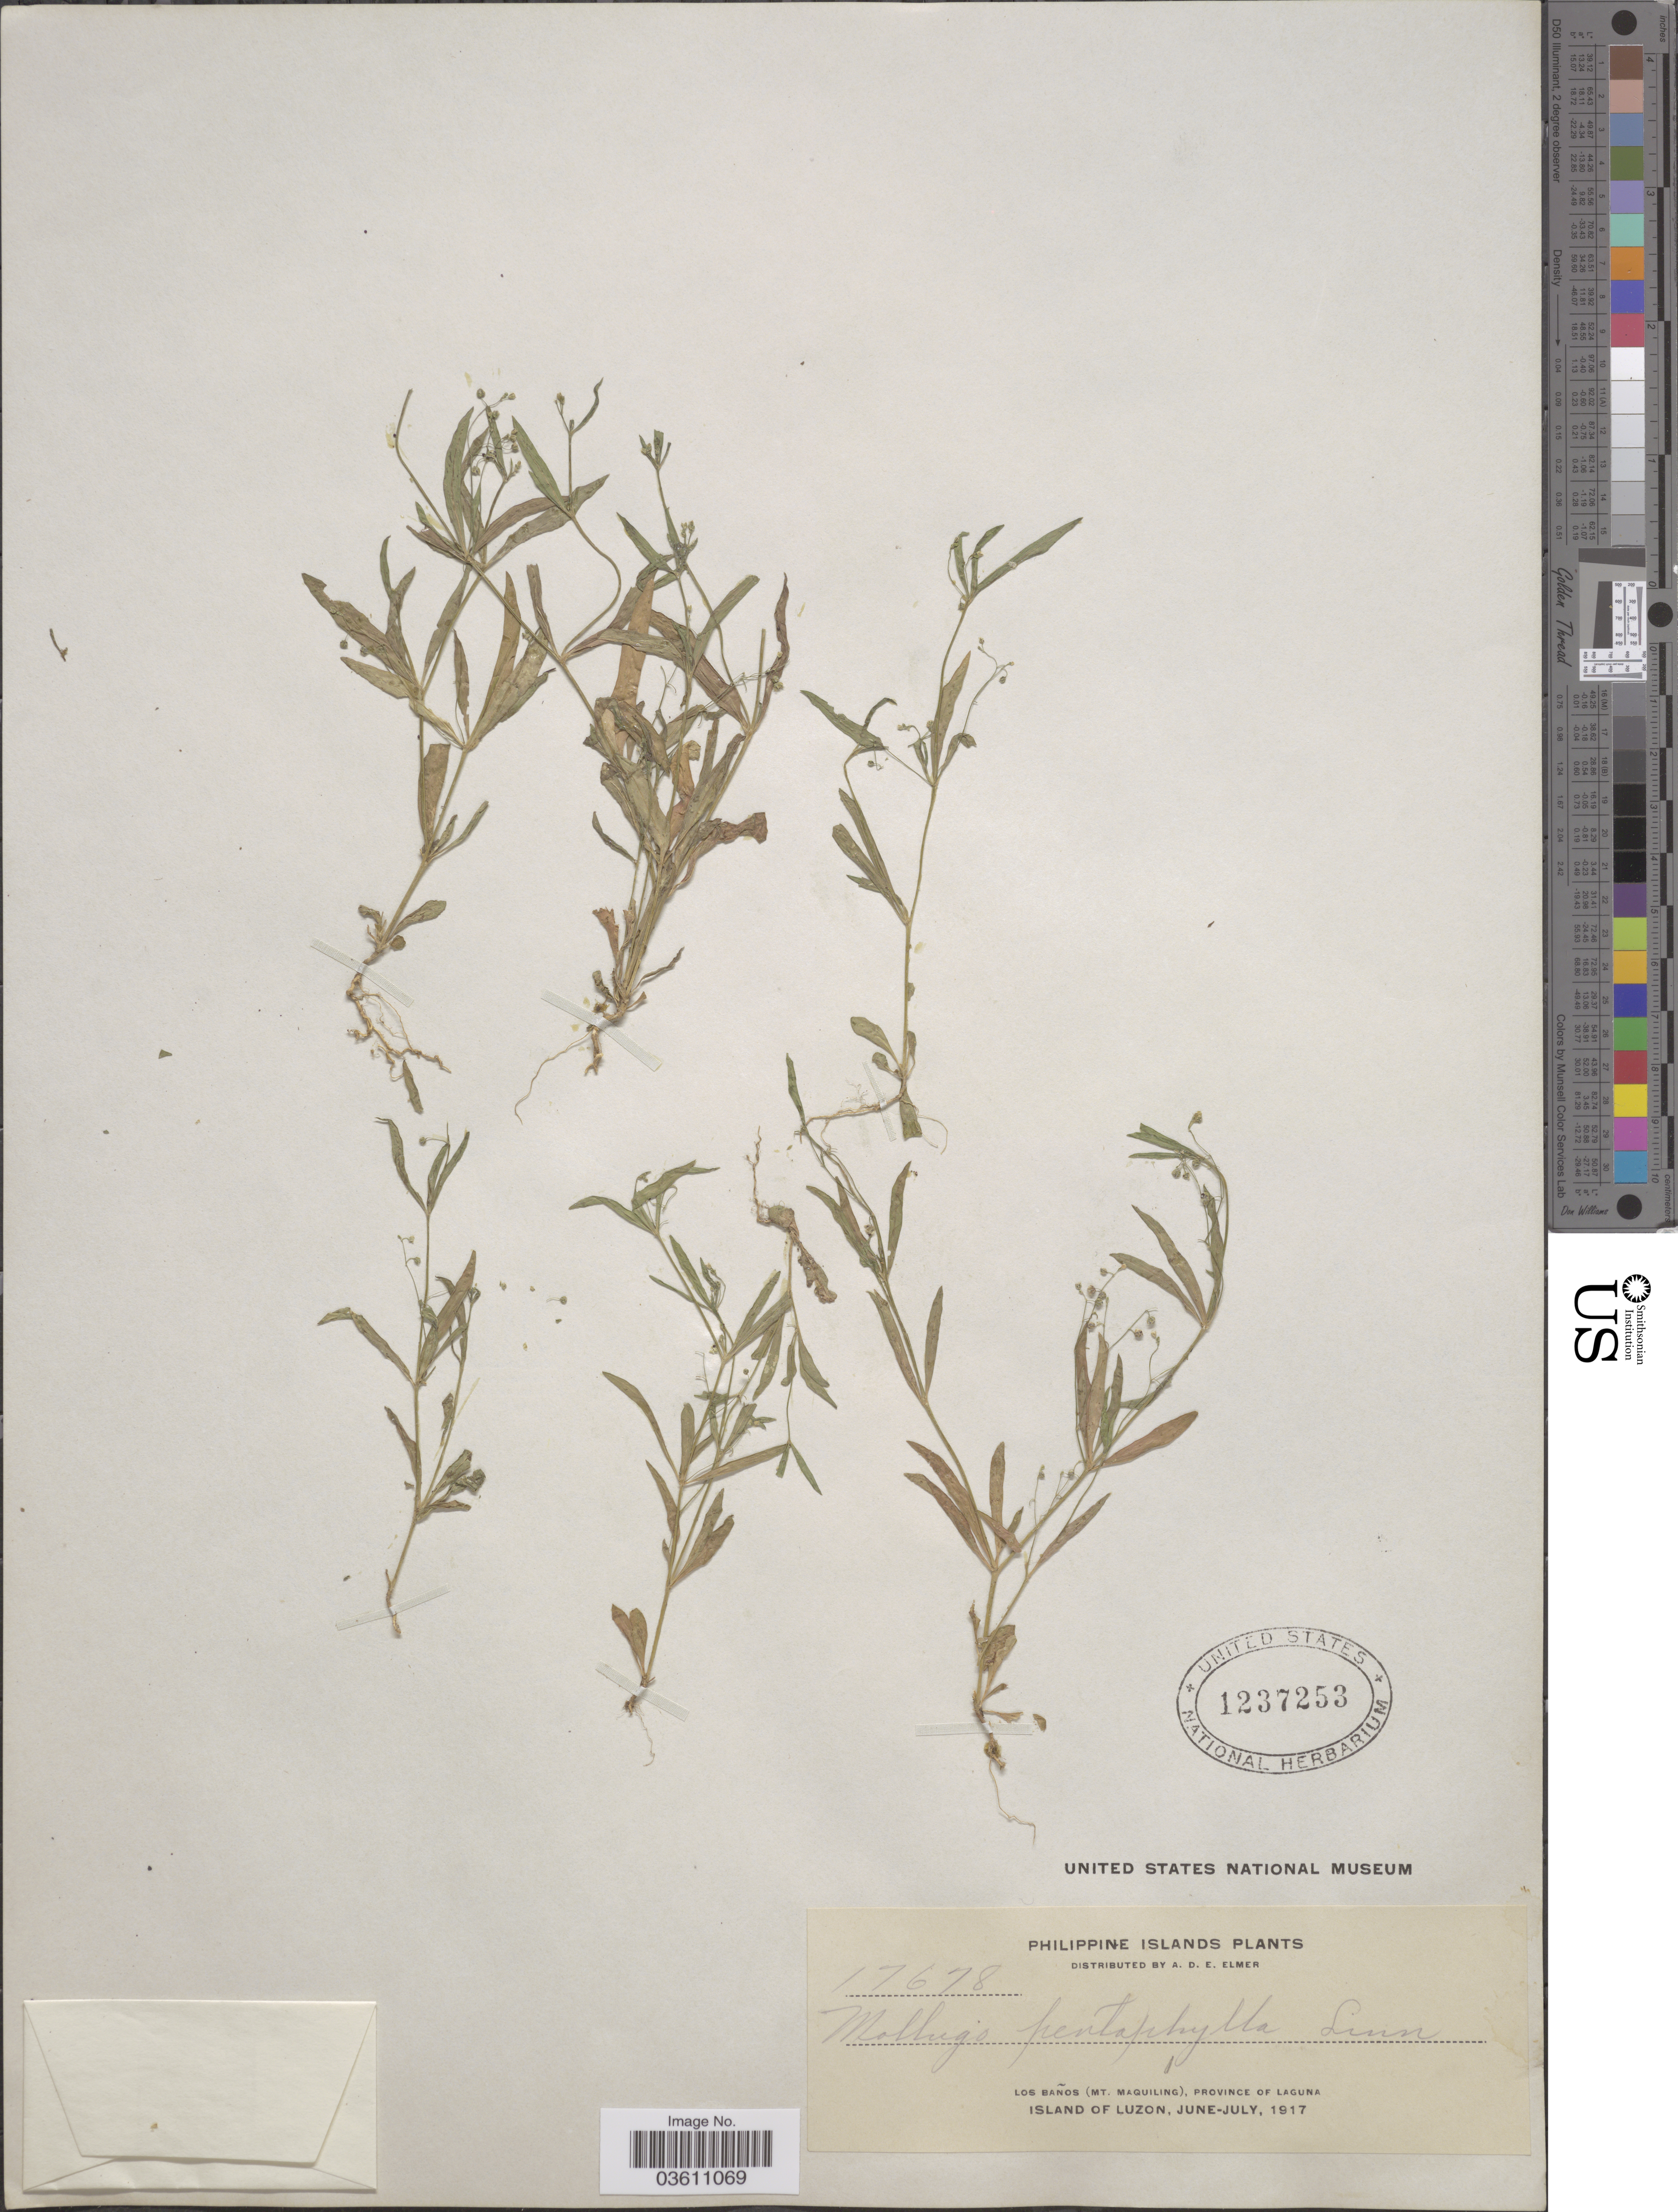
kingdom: Plantae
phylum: Tracheophyta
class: Magnoliopsida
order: Caryophyllales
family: Molluginaceae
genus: Trigastrotheca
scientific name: Trigastrotheca pentaphylla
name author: (L.) Thulin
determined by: Strong, Mark T., (BOT), Smithsonian Institution - National Museum of Natural History (UNITED STATES)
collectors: A. D. E. Elmer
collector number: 17678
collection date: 1917-06/1917-07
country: Philippines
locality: Los baños (Mt. Maquiling), Province of Laguna. Island of Luzon.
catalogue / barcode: US 1237253